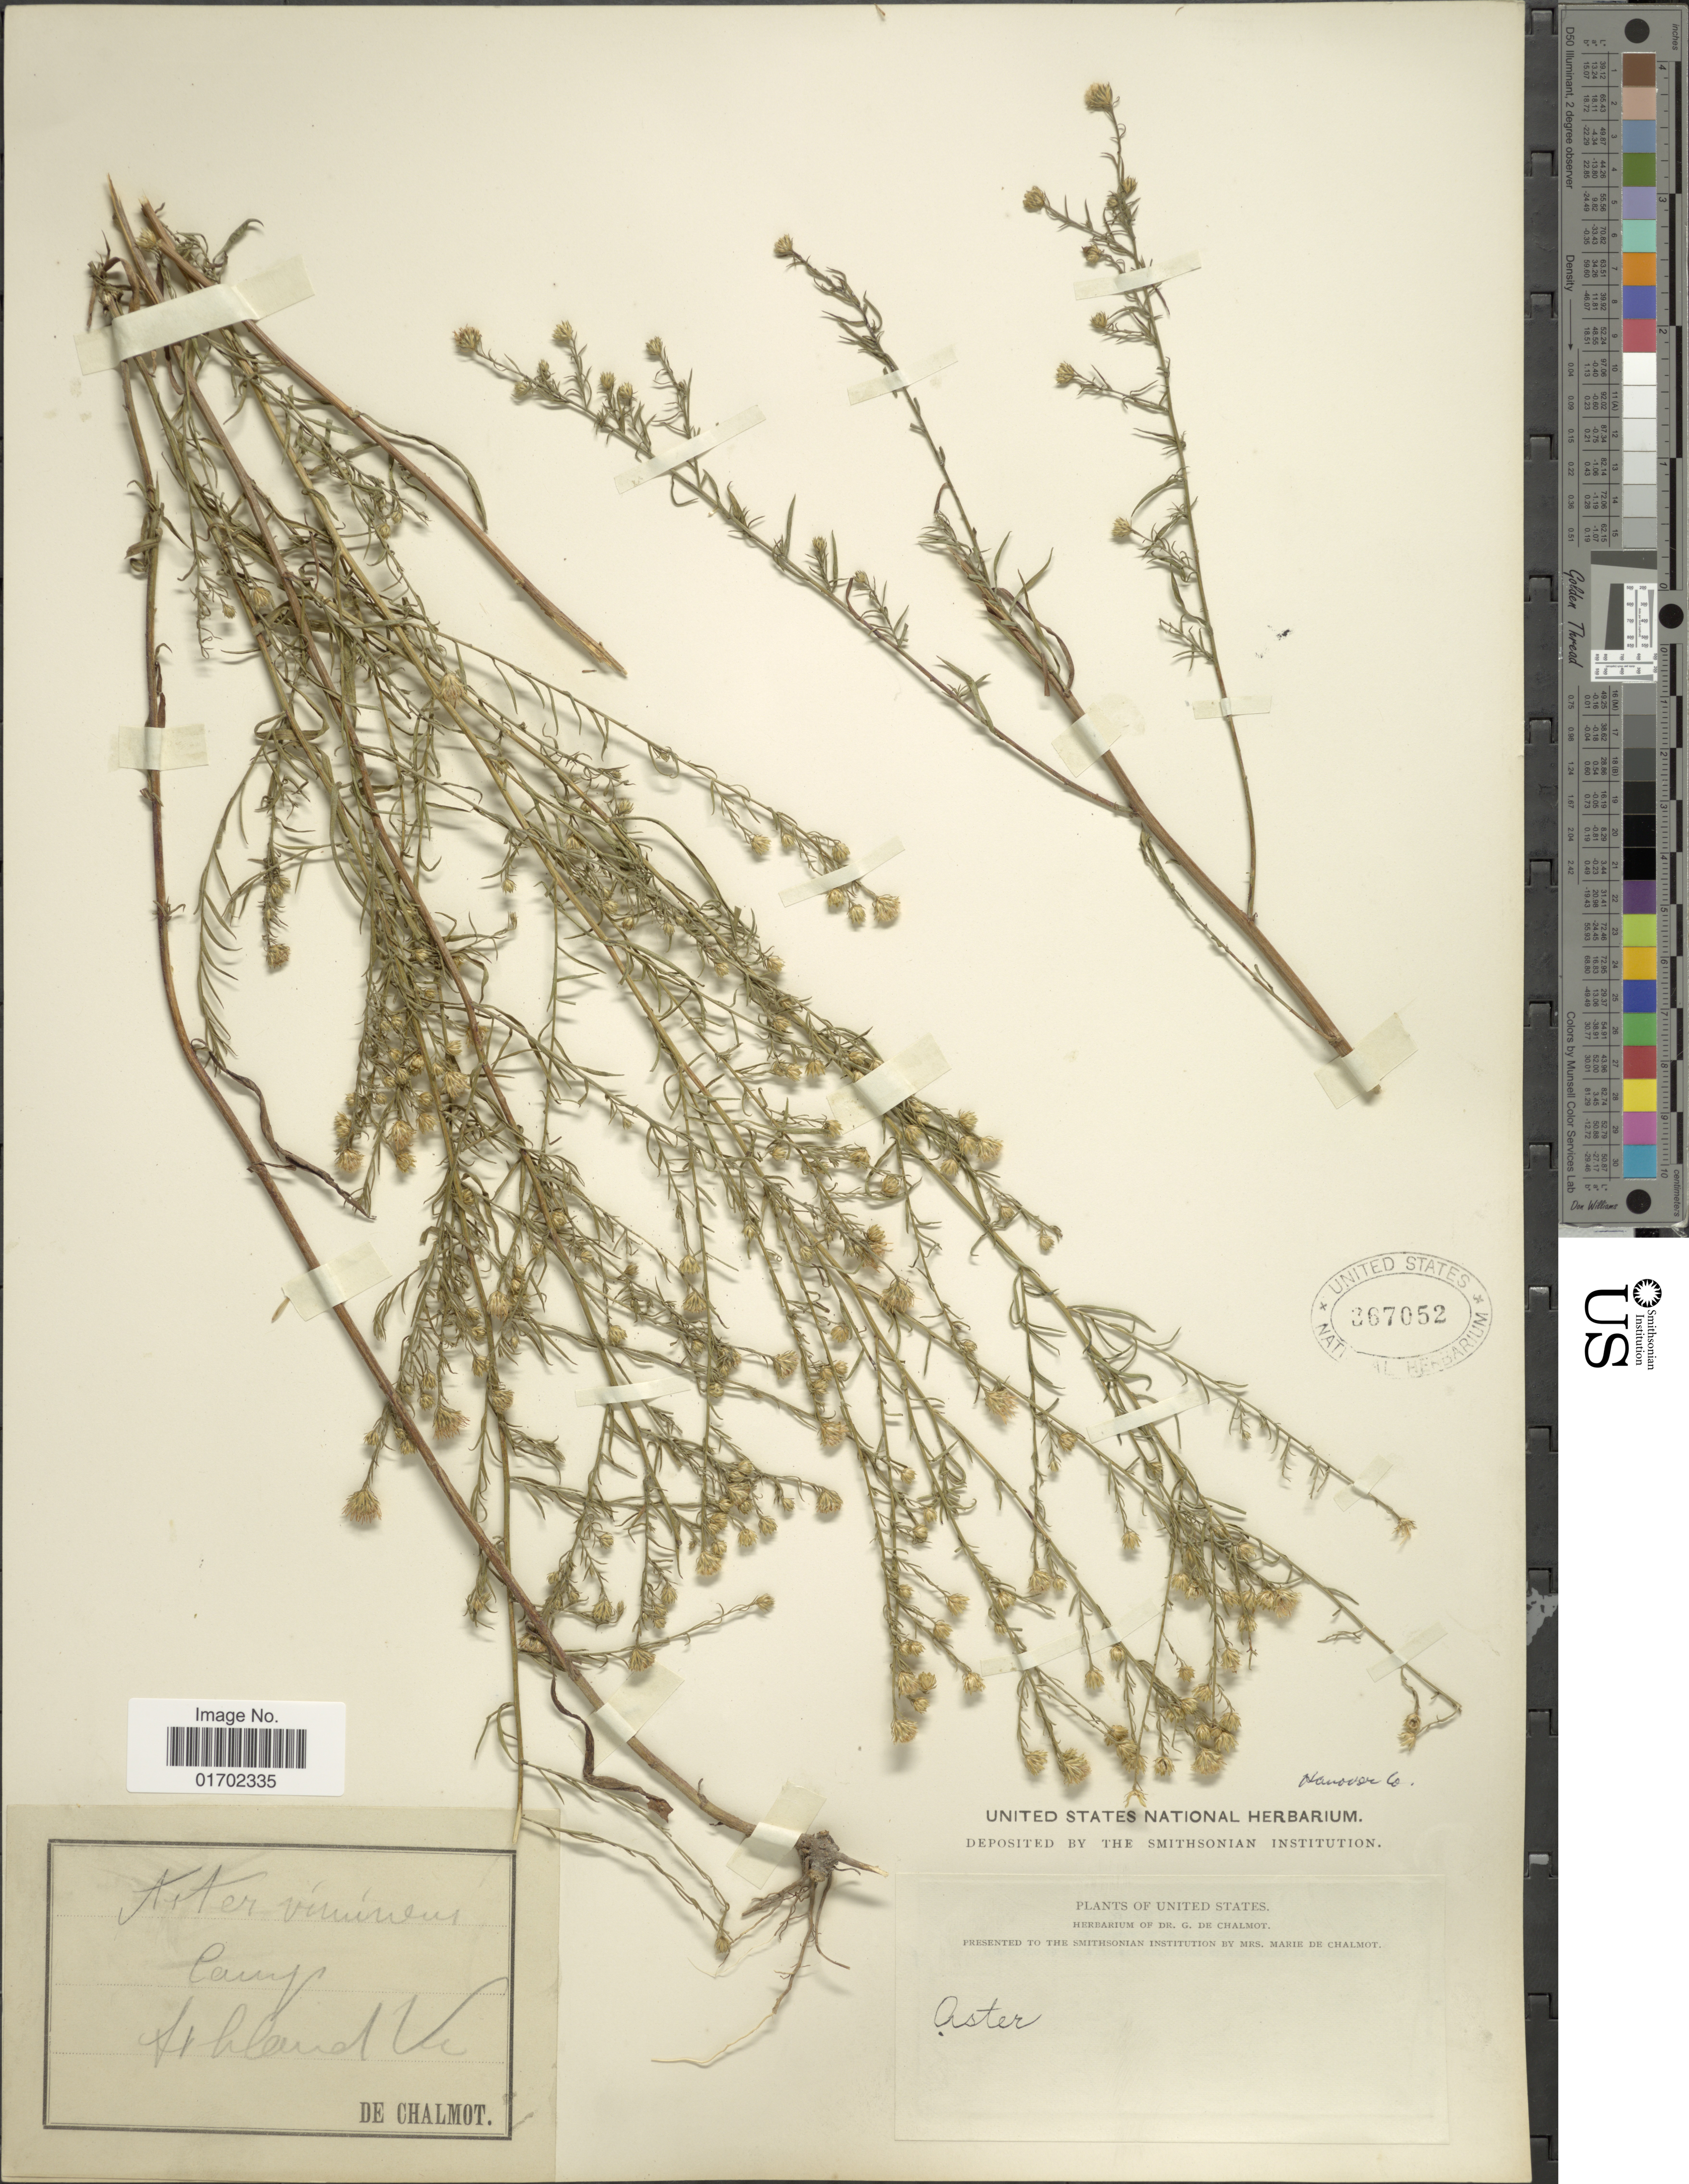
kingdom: Plantae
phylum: Tracheophyta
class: Magnoliopsida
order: Asterales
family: Asteraceae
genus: Symphyotrichum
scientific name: Symphyotrichum pilosum var. pilosum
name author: (Willd.) G.L. Nesom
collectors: De Chalmot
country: United States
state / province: Virginia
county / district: Hanover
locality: Ashland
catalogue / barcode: US 367052